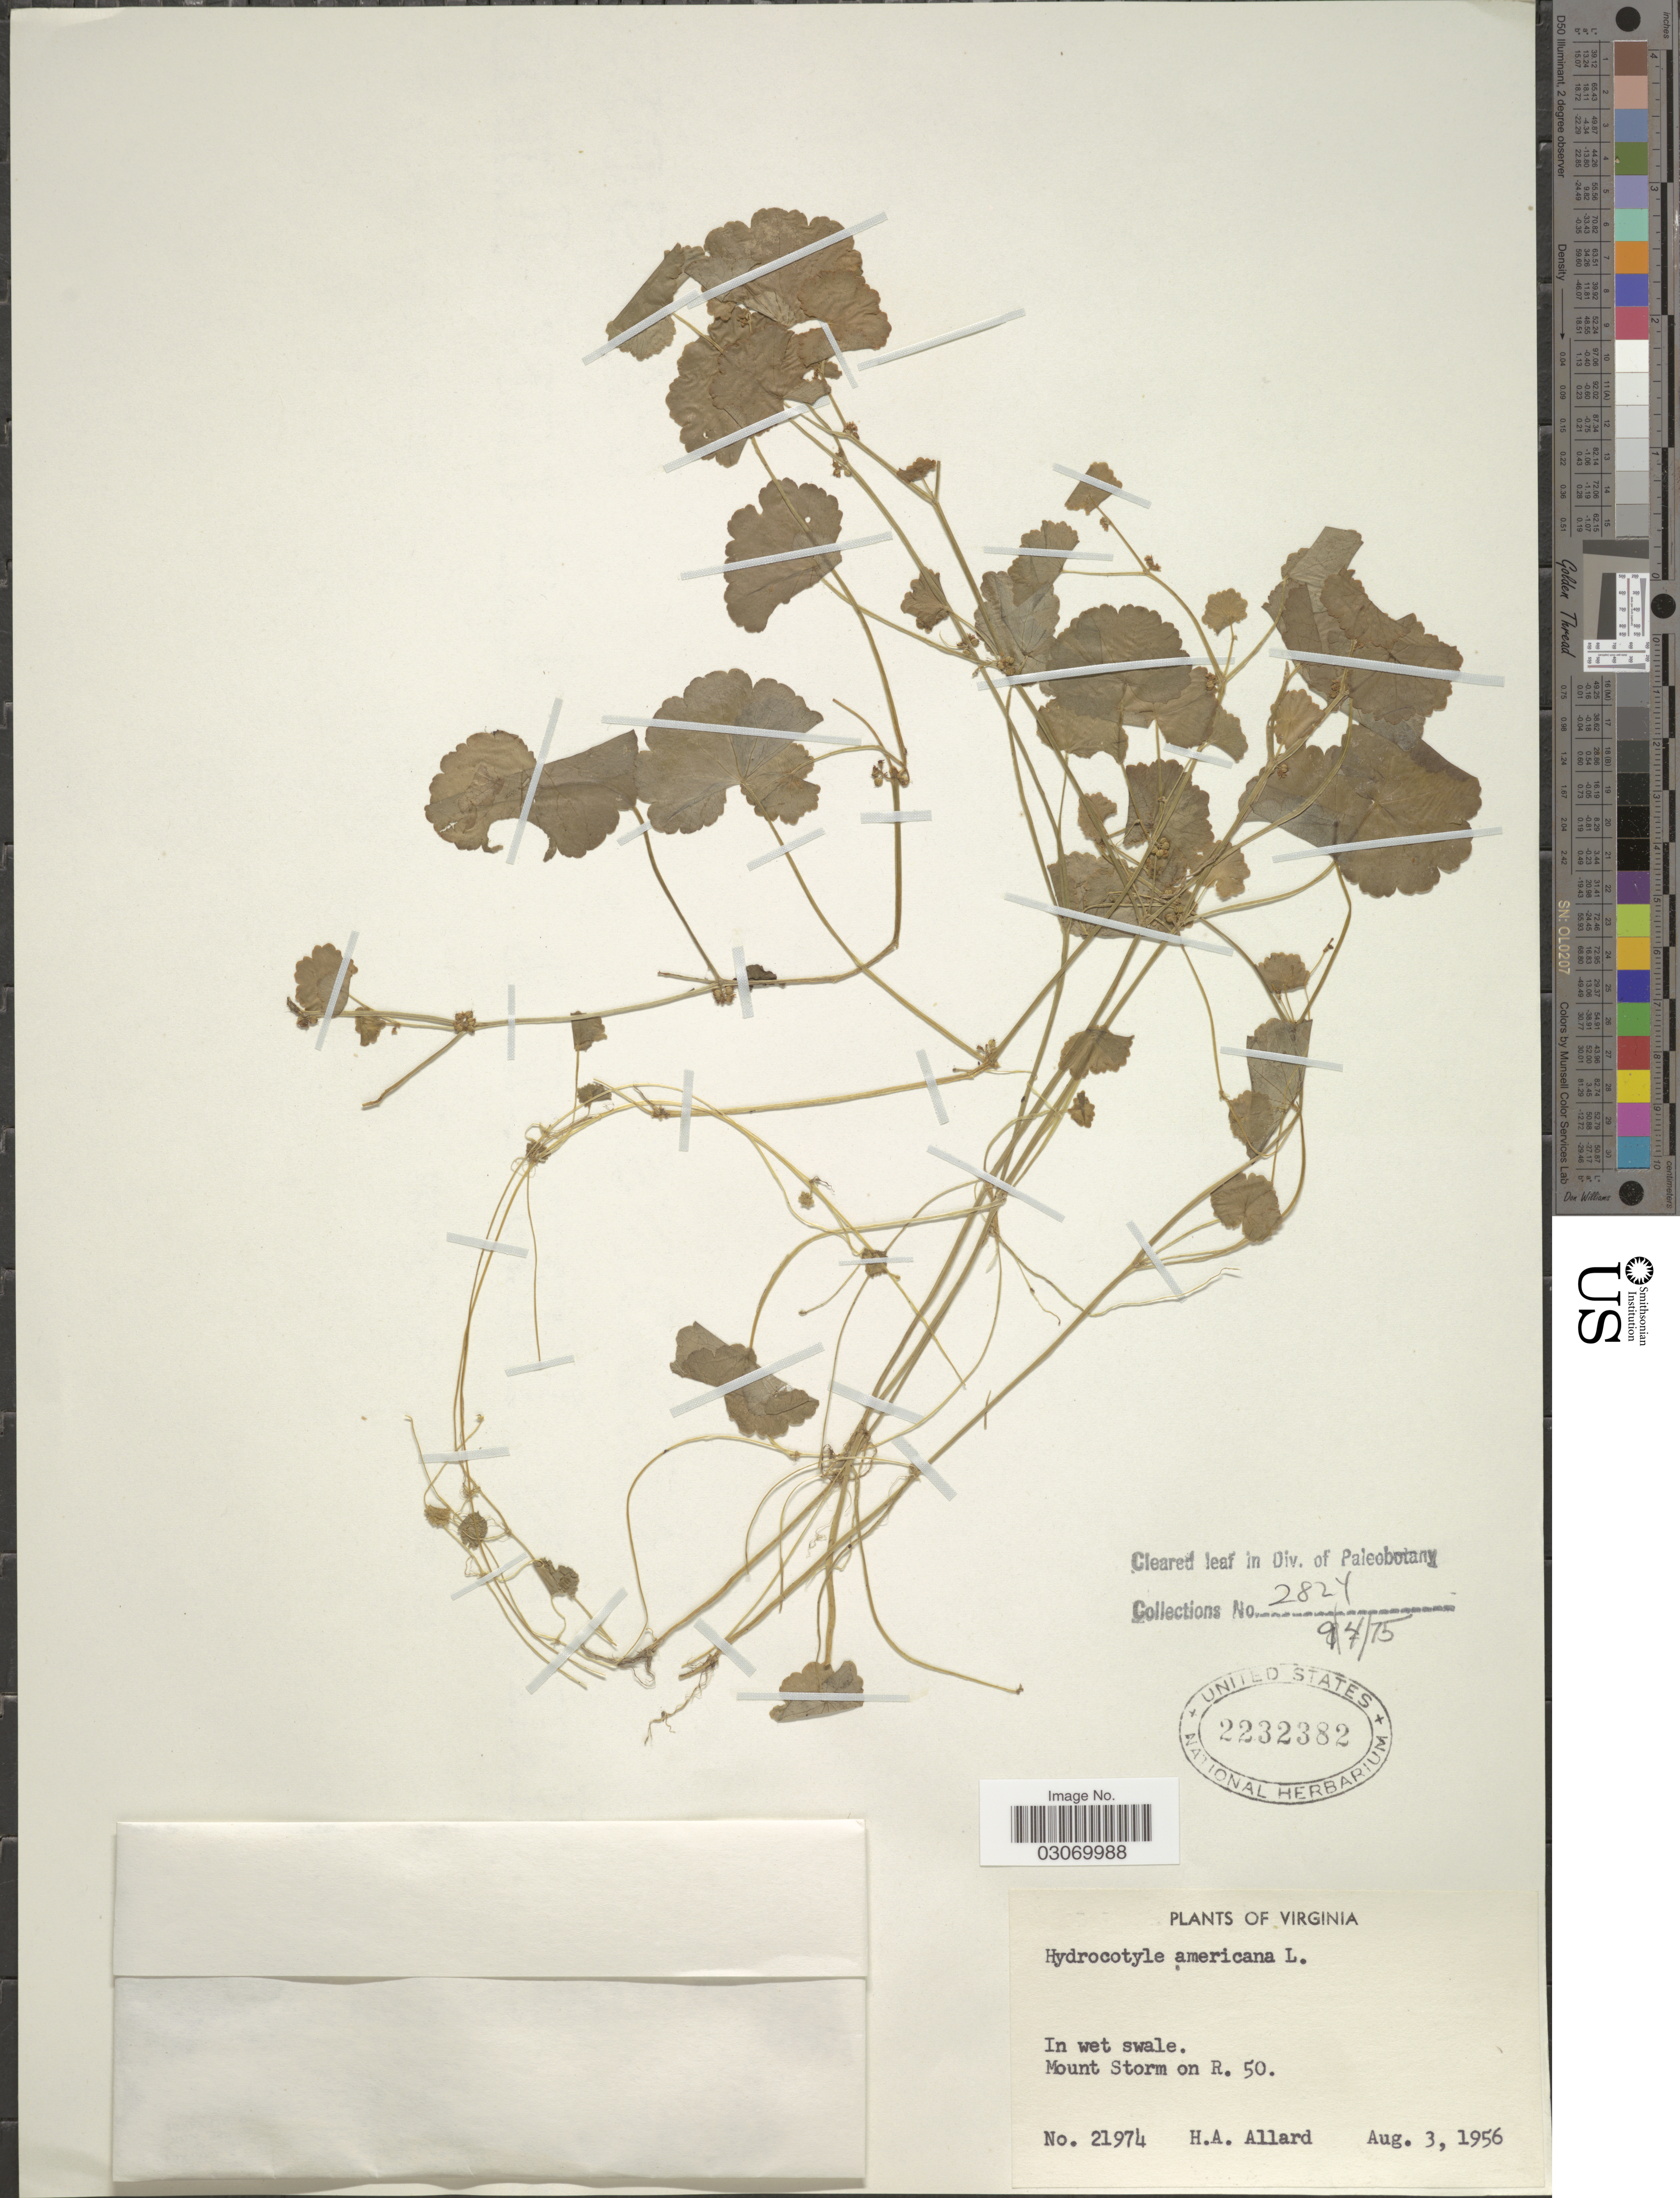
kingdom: Plantae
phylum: Tracheophyta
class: Magnoliopsida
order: Apiales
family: Araliaceae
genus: Hydrocotyle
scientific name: Hydrocotyle americana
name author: L.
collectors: H. A. Allard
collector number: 21974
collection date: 1956-08-03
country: United States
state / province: Virginia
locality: Mount Storm on R. 50.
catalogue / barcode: US 2232382